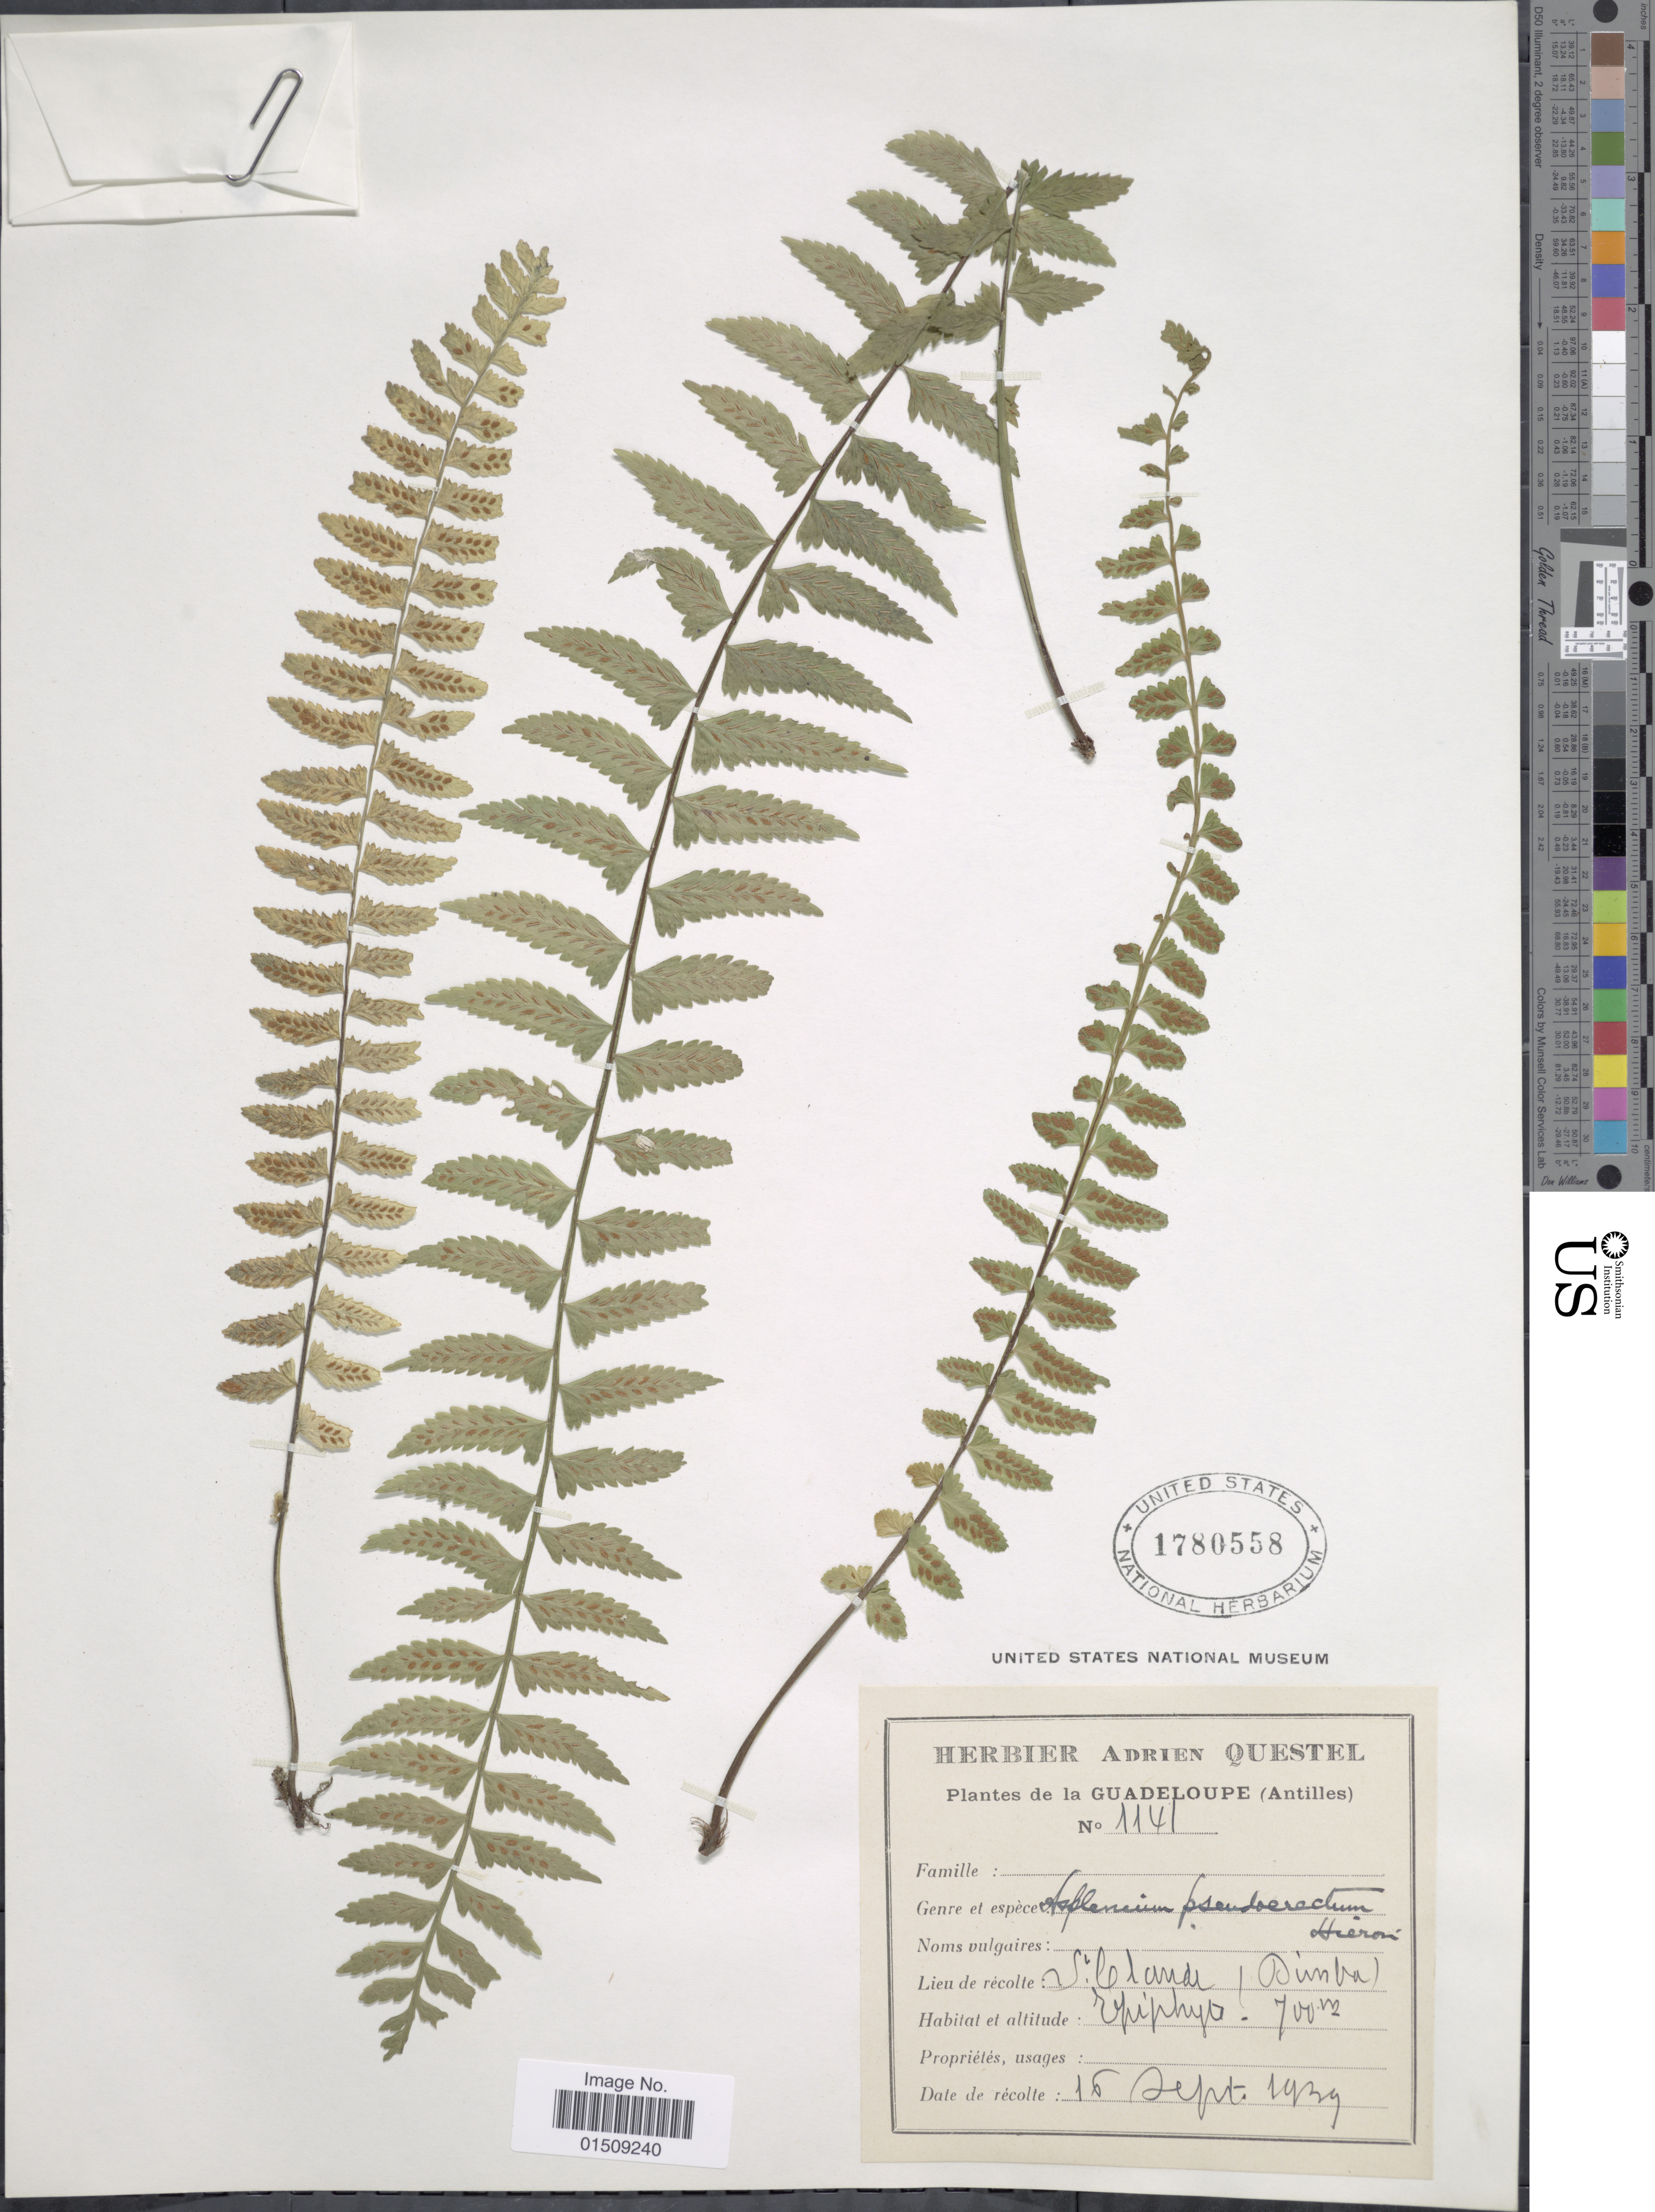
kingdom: Plantae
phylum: Tracheophyta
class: Polypodiopsida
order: Polypodiales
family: Aspleniaceae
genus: Asplenium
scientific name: Asplenium pteropus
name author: Kaulf.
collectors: ex herb. A. Questal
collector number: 1141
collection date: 1939-09-16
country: Guadeloupe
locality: Guadeloupe (Antilles), St. Claude/Dimba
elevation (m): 700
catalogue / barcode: US 1780558